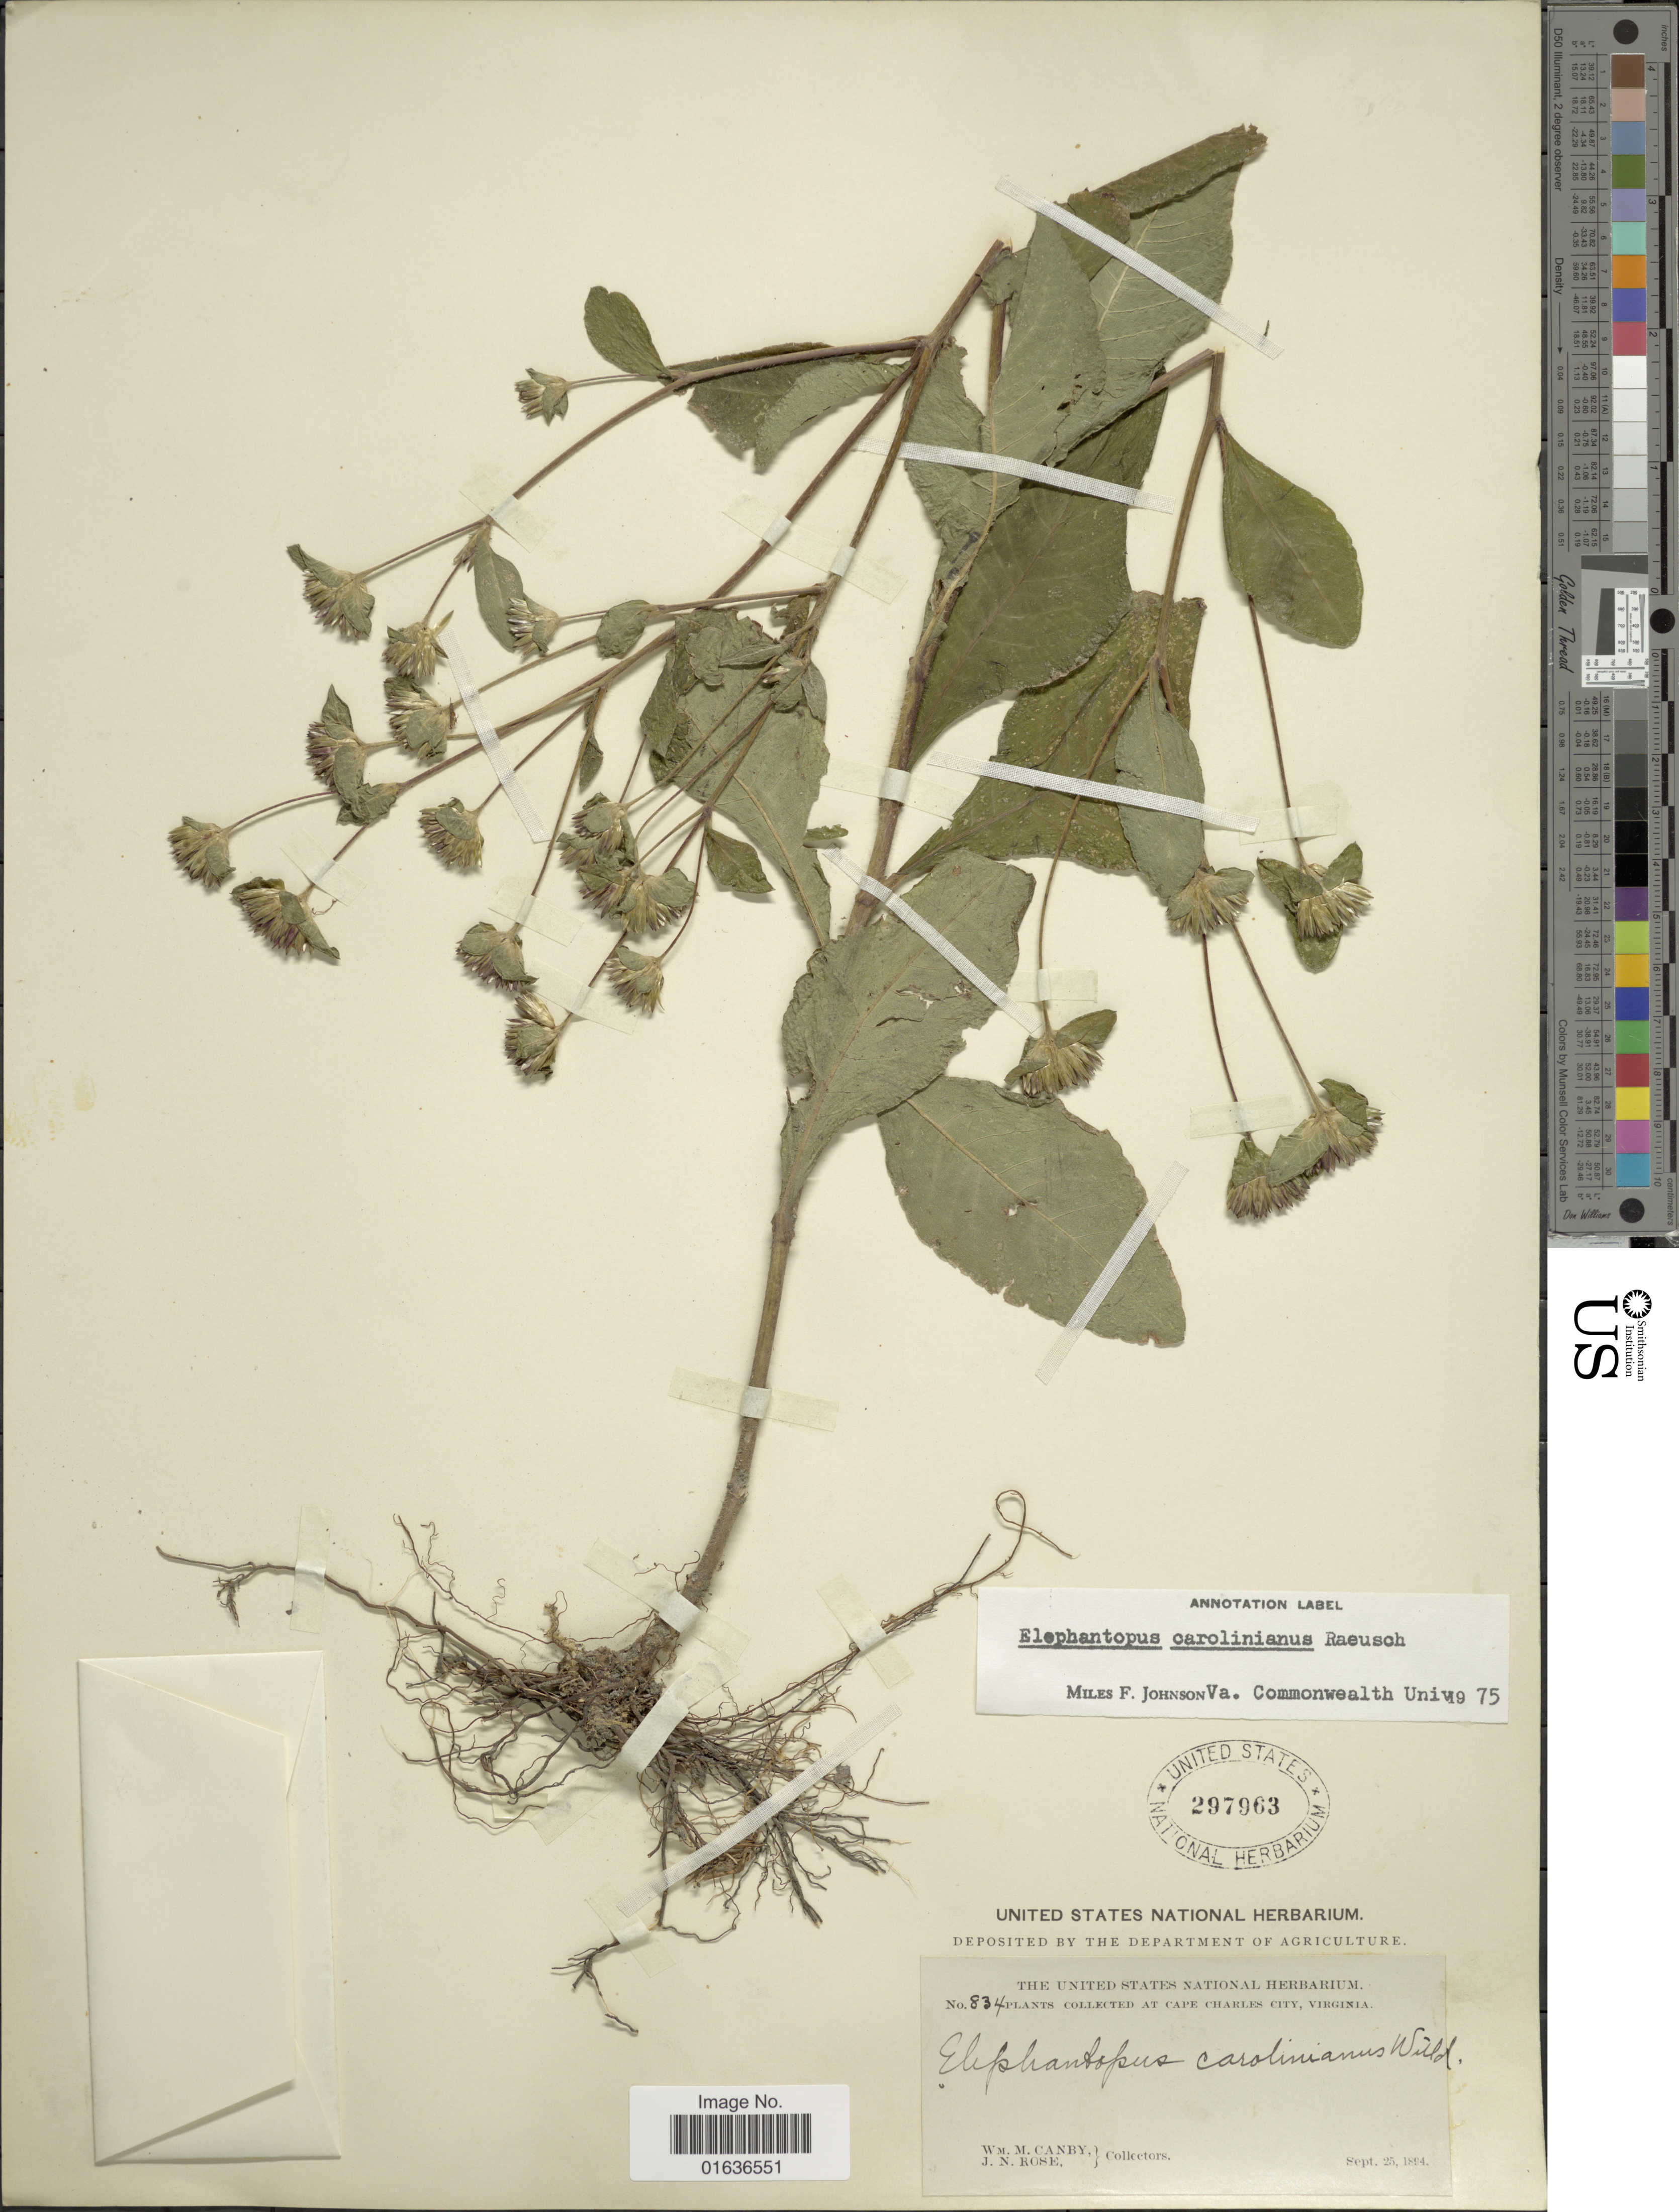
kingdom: Plantae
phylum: Tracheophyta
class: Magnoliopsida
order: Asterales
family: Asteraceae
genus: Elephantopus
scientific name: Elephantopus carolinianus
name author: Raeusch.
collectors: W. M. Canby & J. N. Rose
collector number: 834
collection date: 1894-09-25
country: United States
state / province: Virginia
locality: The Cape Charles City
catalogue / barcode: US 297963